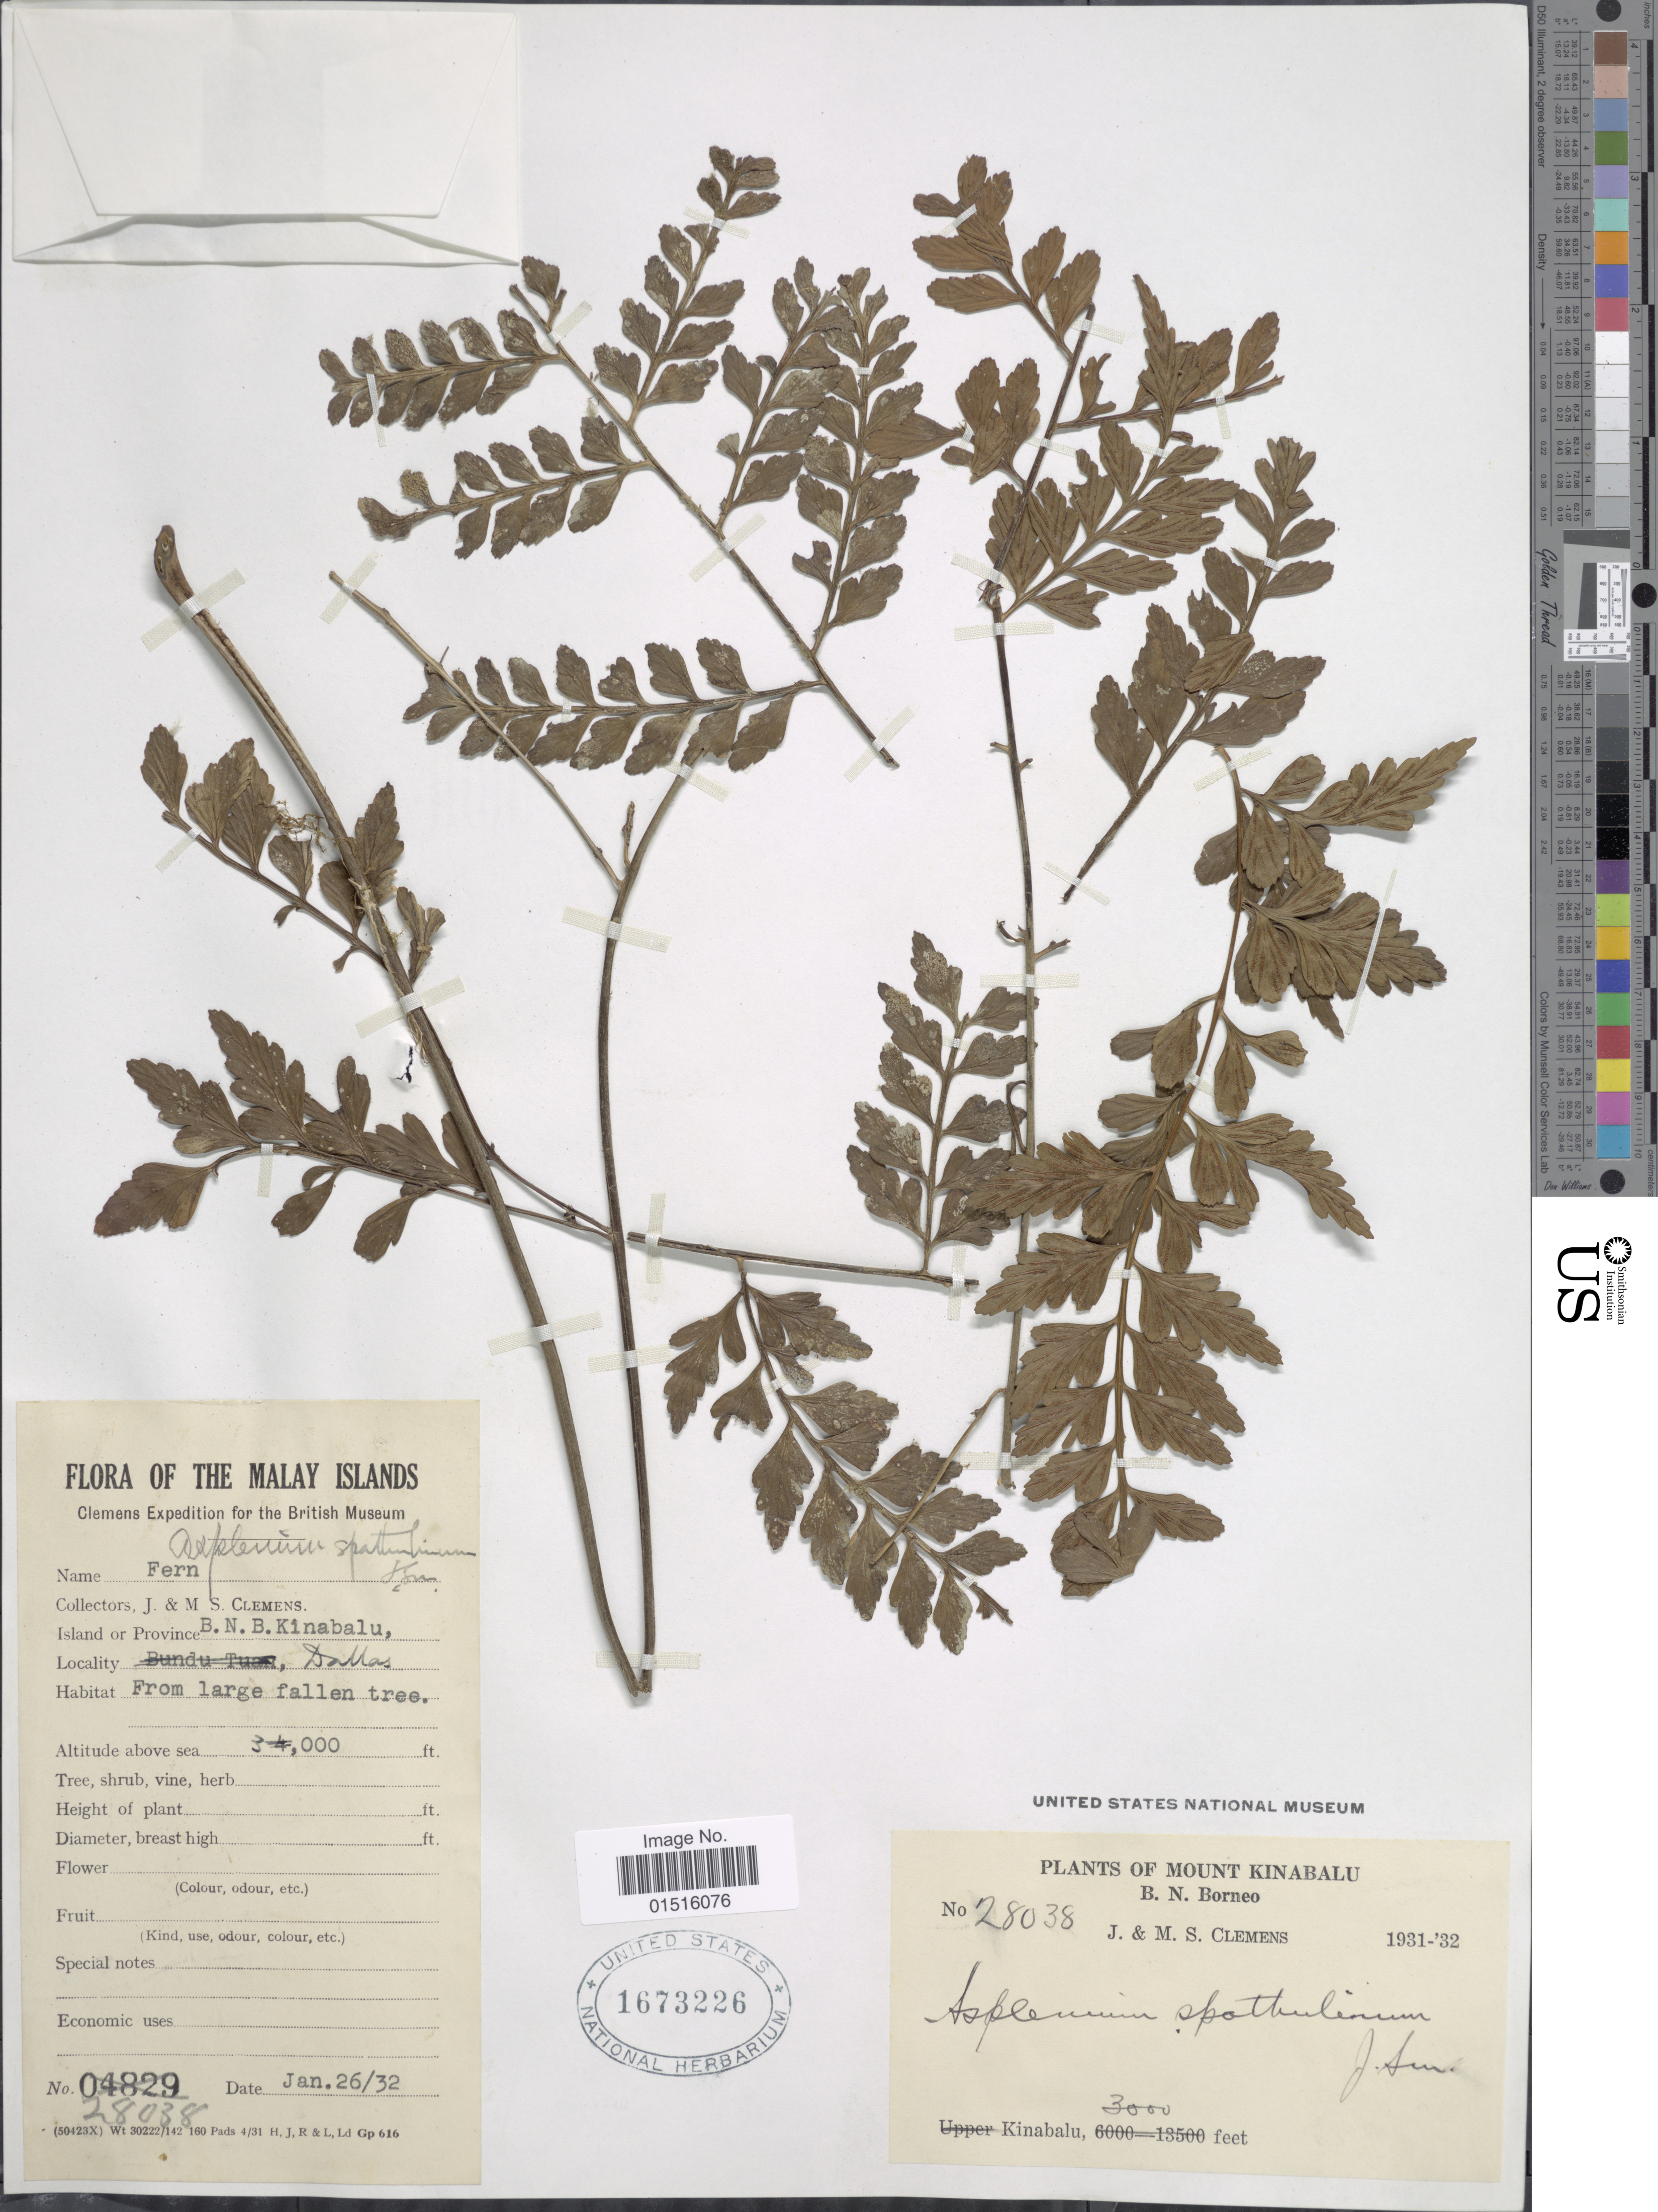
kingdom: Plantae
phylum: Tracheophyta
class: Polypodiopsida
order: Polypodiales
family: Aspleniaceae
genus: Asplenium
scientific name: Asplenium affine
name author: Sw.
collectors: J. Clemens & M. S. Clemens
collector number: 28038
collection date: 1932-01-26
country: Malaysia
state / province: Sabah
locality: Plants of Mount Kinabalu, B. N. Borneo, Dallas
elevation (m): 914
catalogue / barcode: US 1673226